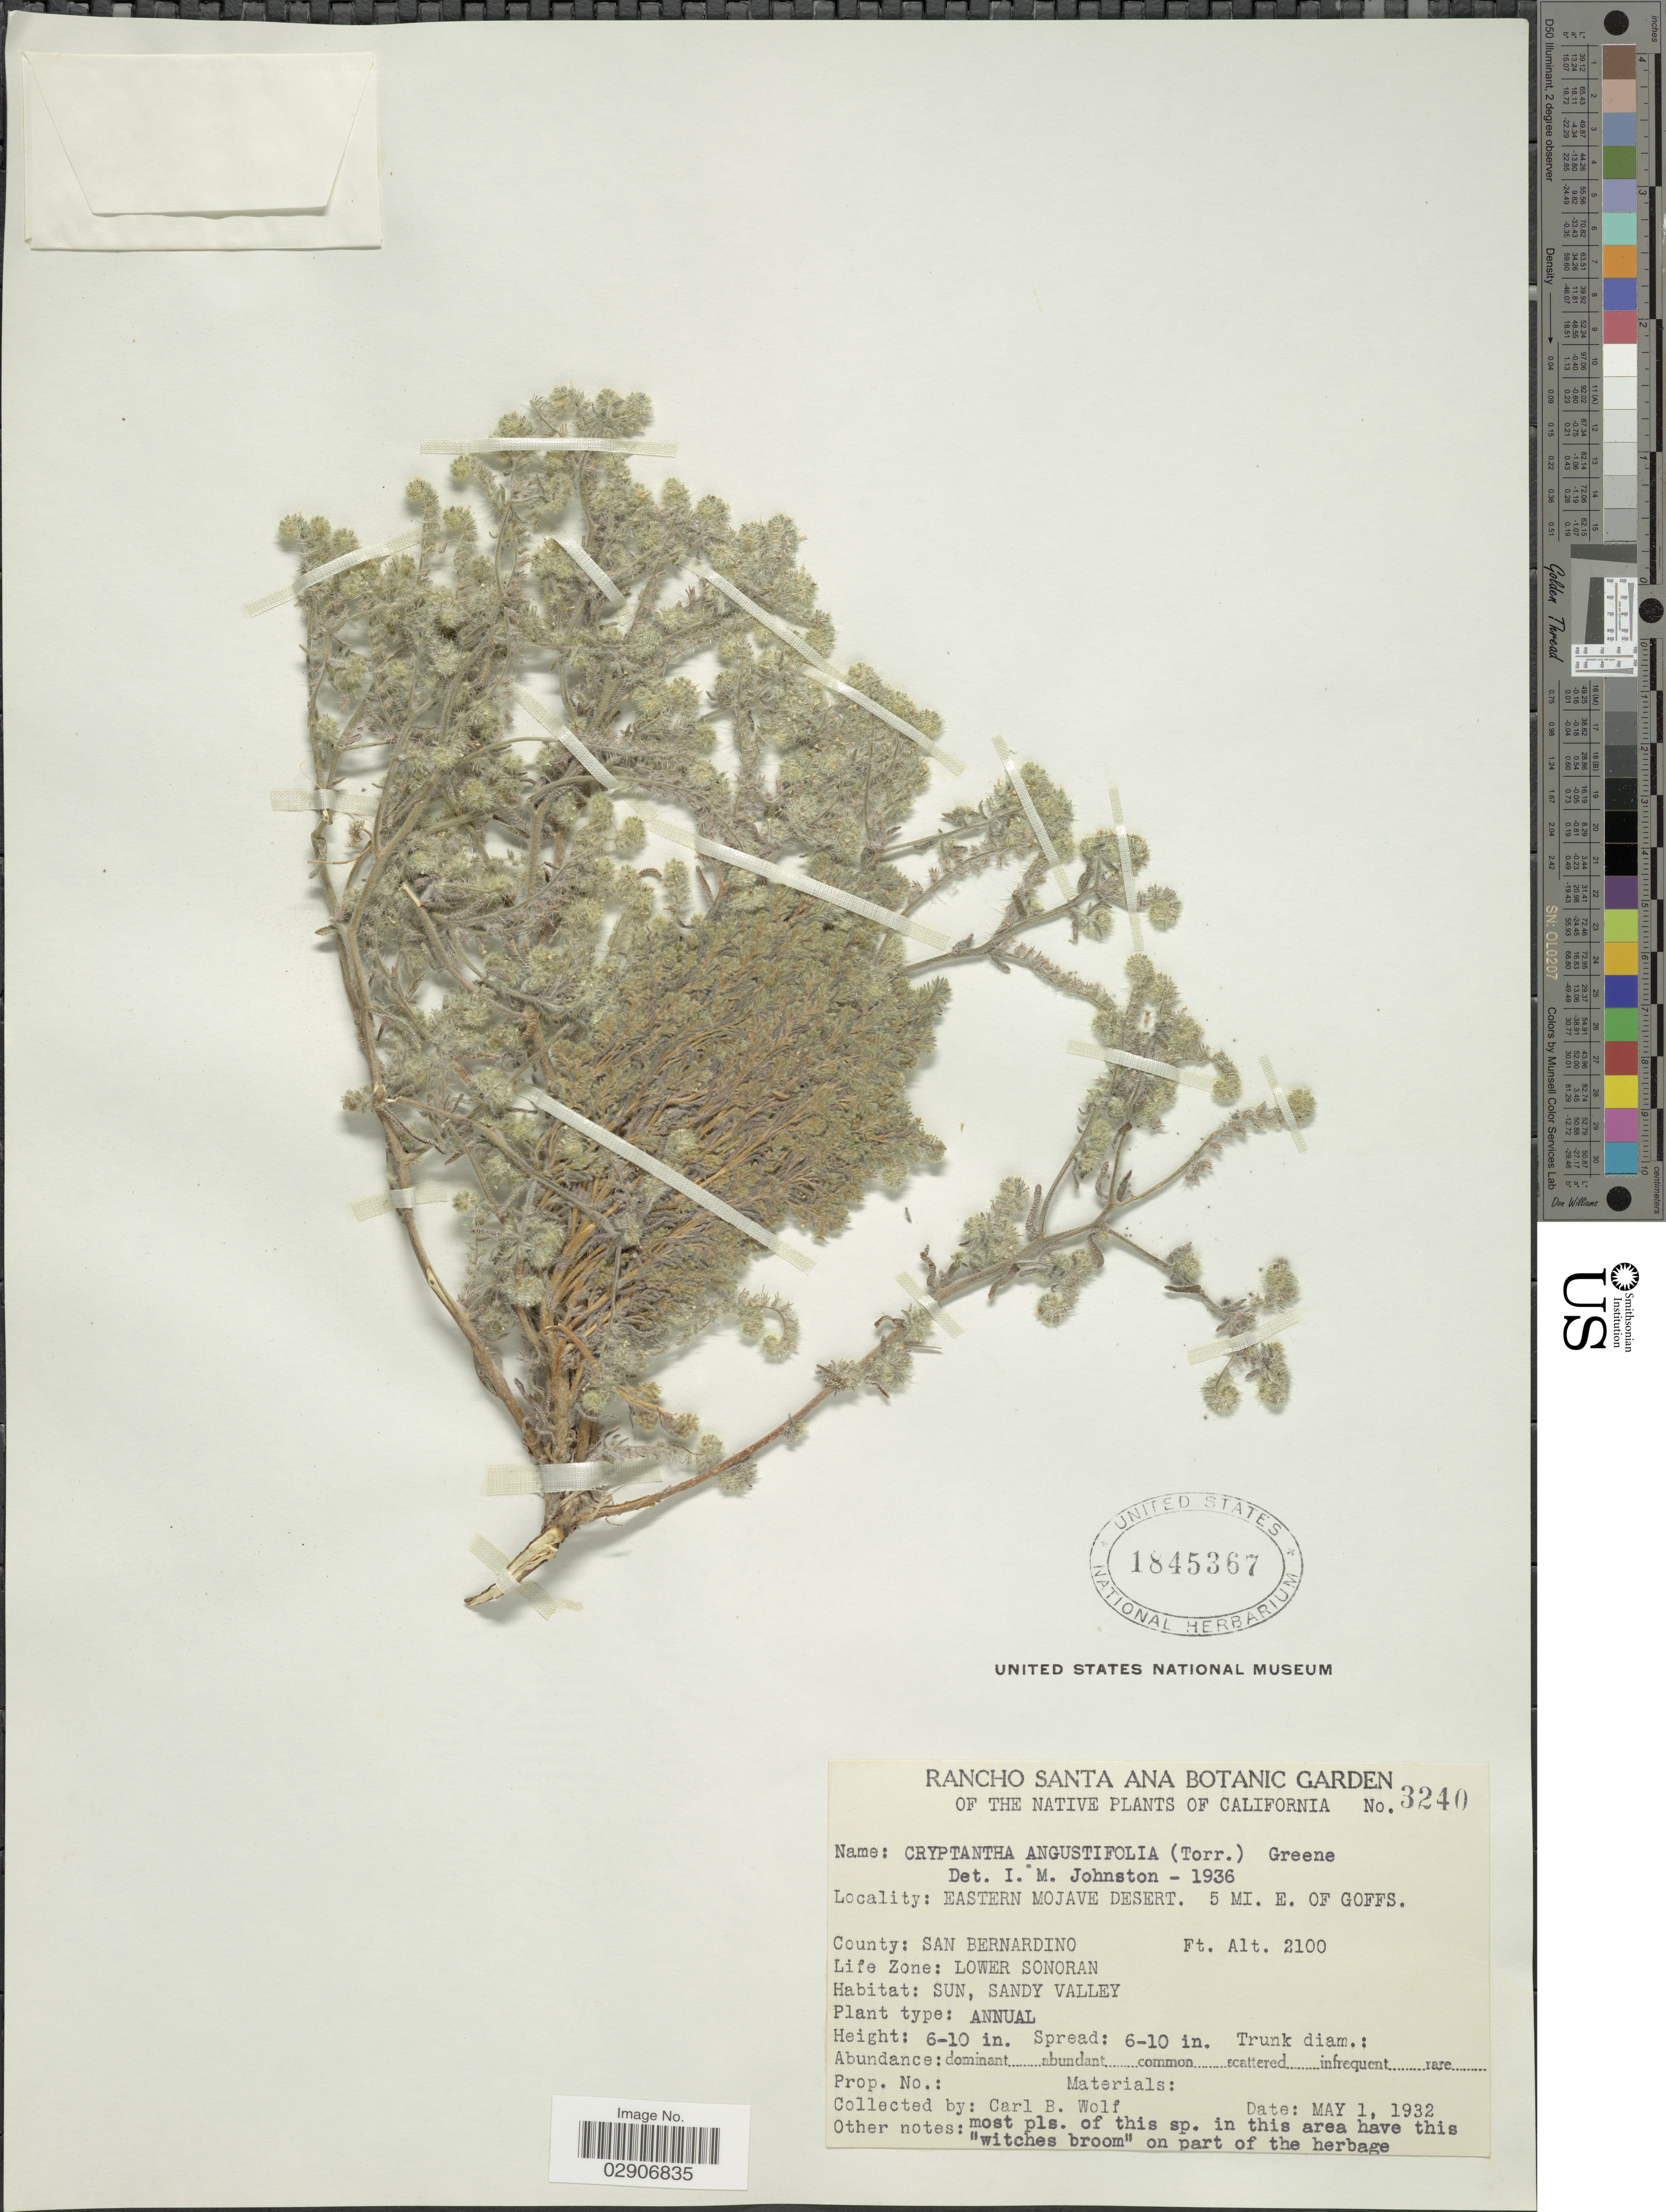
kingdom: Plantae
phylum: Tracheophyta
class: Magnoliopsida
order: Boraginales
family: Boraginaceae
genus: Cryptantha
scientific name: Cryptantha angustifolia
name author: (Torr.) Greene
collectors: C. B. Wolf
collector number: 3240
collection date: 1932-05-01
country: United States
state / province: California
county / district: San Bernardino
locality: Eastern Mojave Desert. 5 Mi. E. of Goffs. County: San Bernardino. Life Zone: Lower Sonoran.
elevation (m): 640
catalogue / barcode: US 18453667